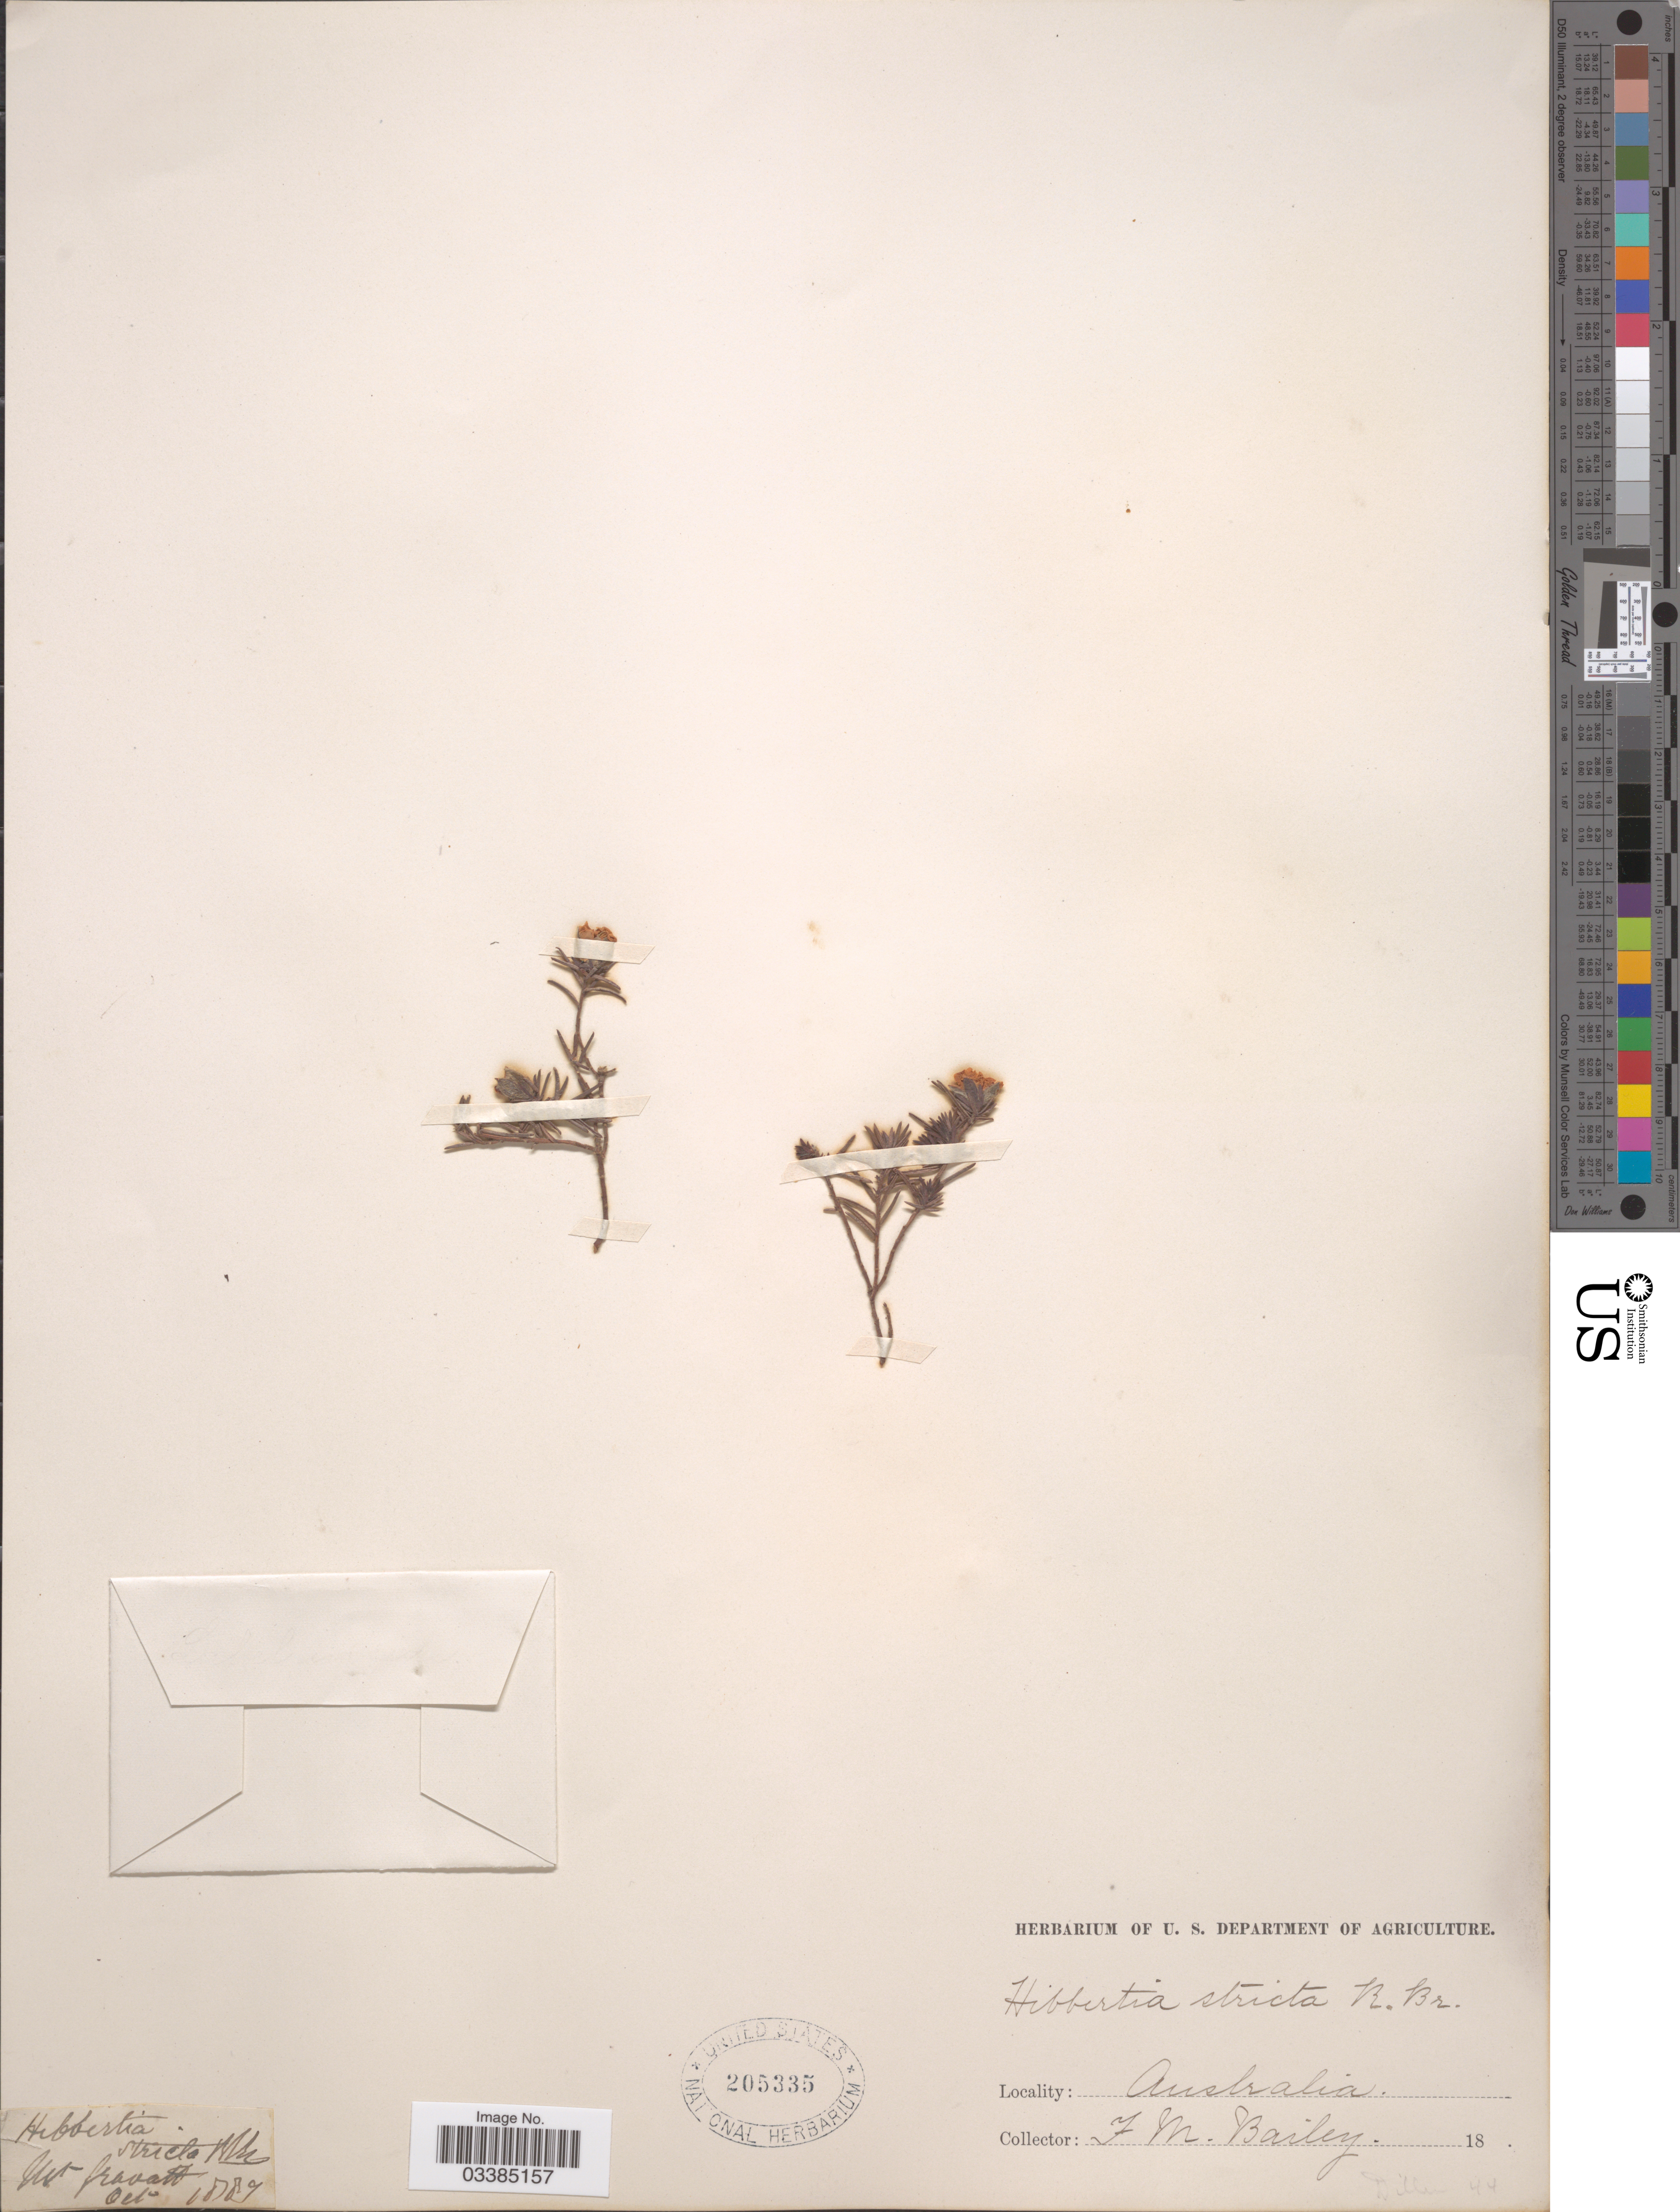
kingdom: Plantae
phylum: Tracheophyta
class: Magnoliopsida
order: Dilleniales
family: Dilleniaceae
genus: Hibbertia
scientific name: Hibbertia stricta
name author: R. Br. ex DC.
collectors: F. M. Bailey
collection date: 1889-10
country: Australia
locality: Mt Gravatt.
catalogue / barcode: US 205335